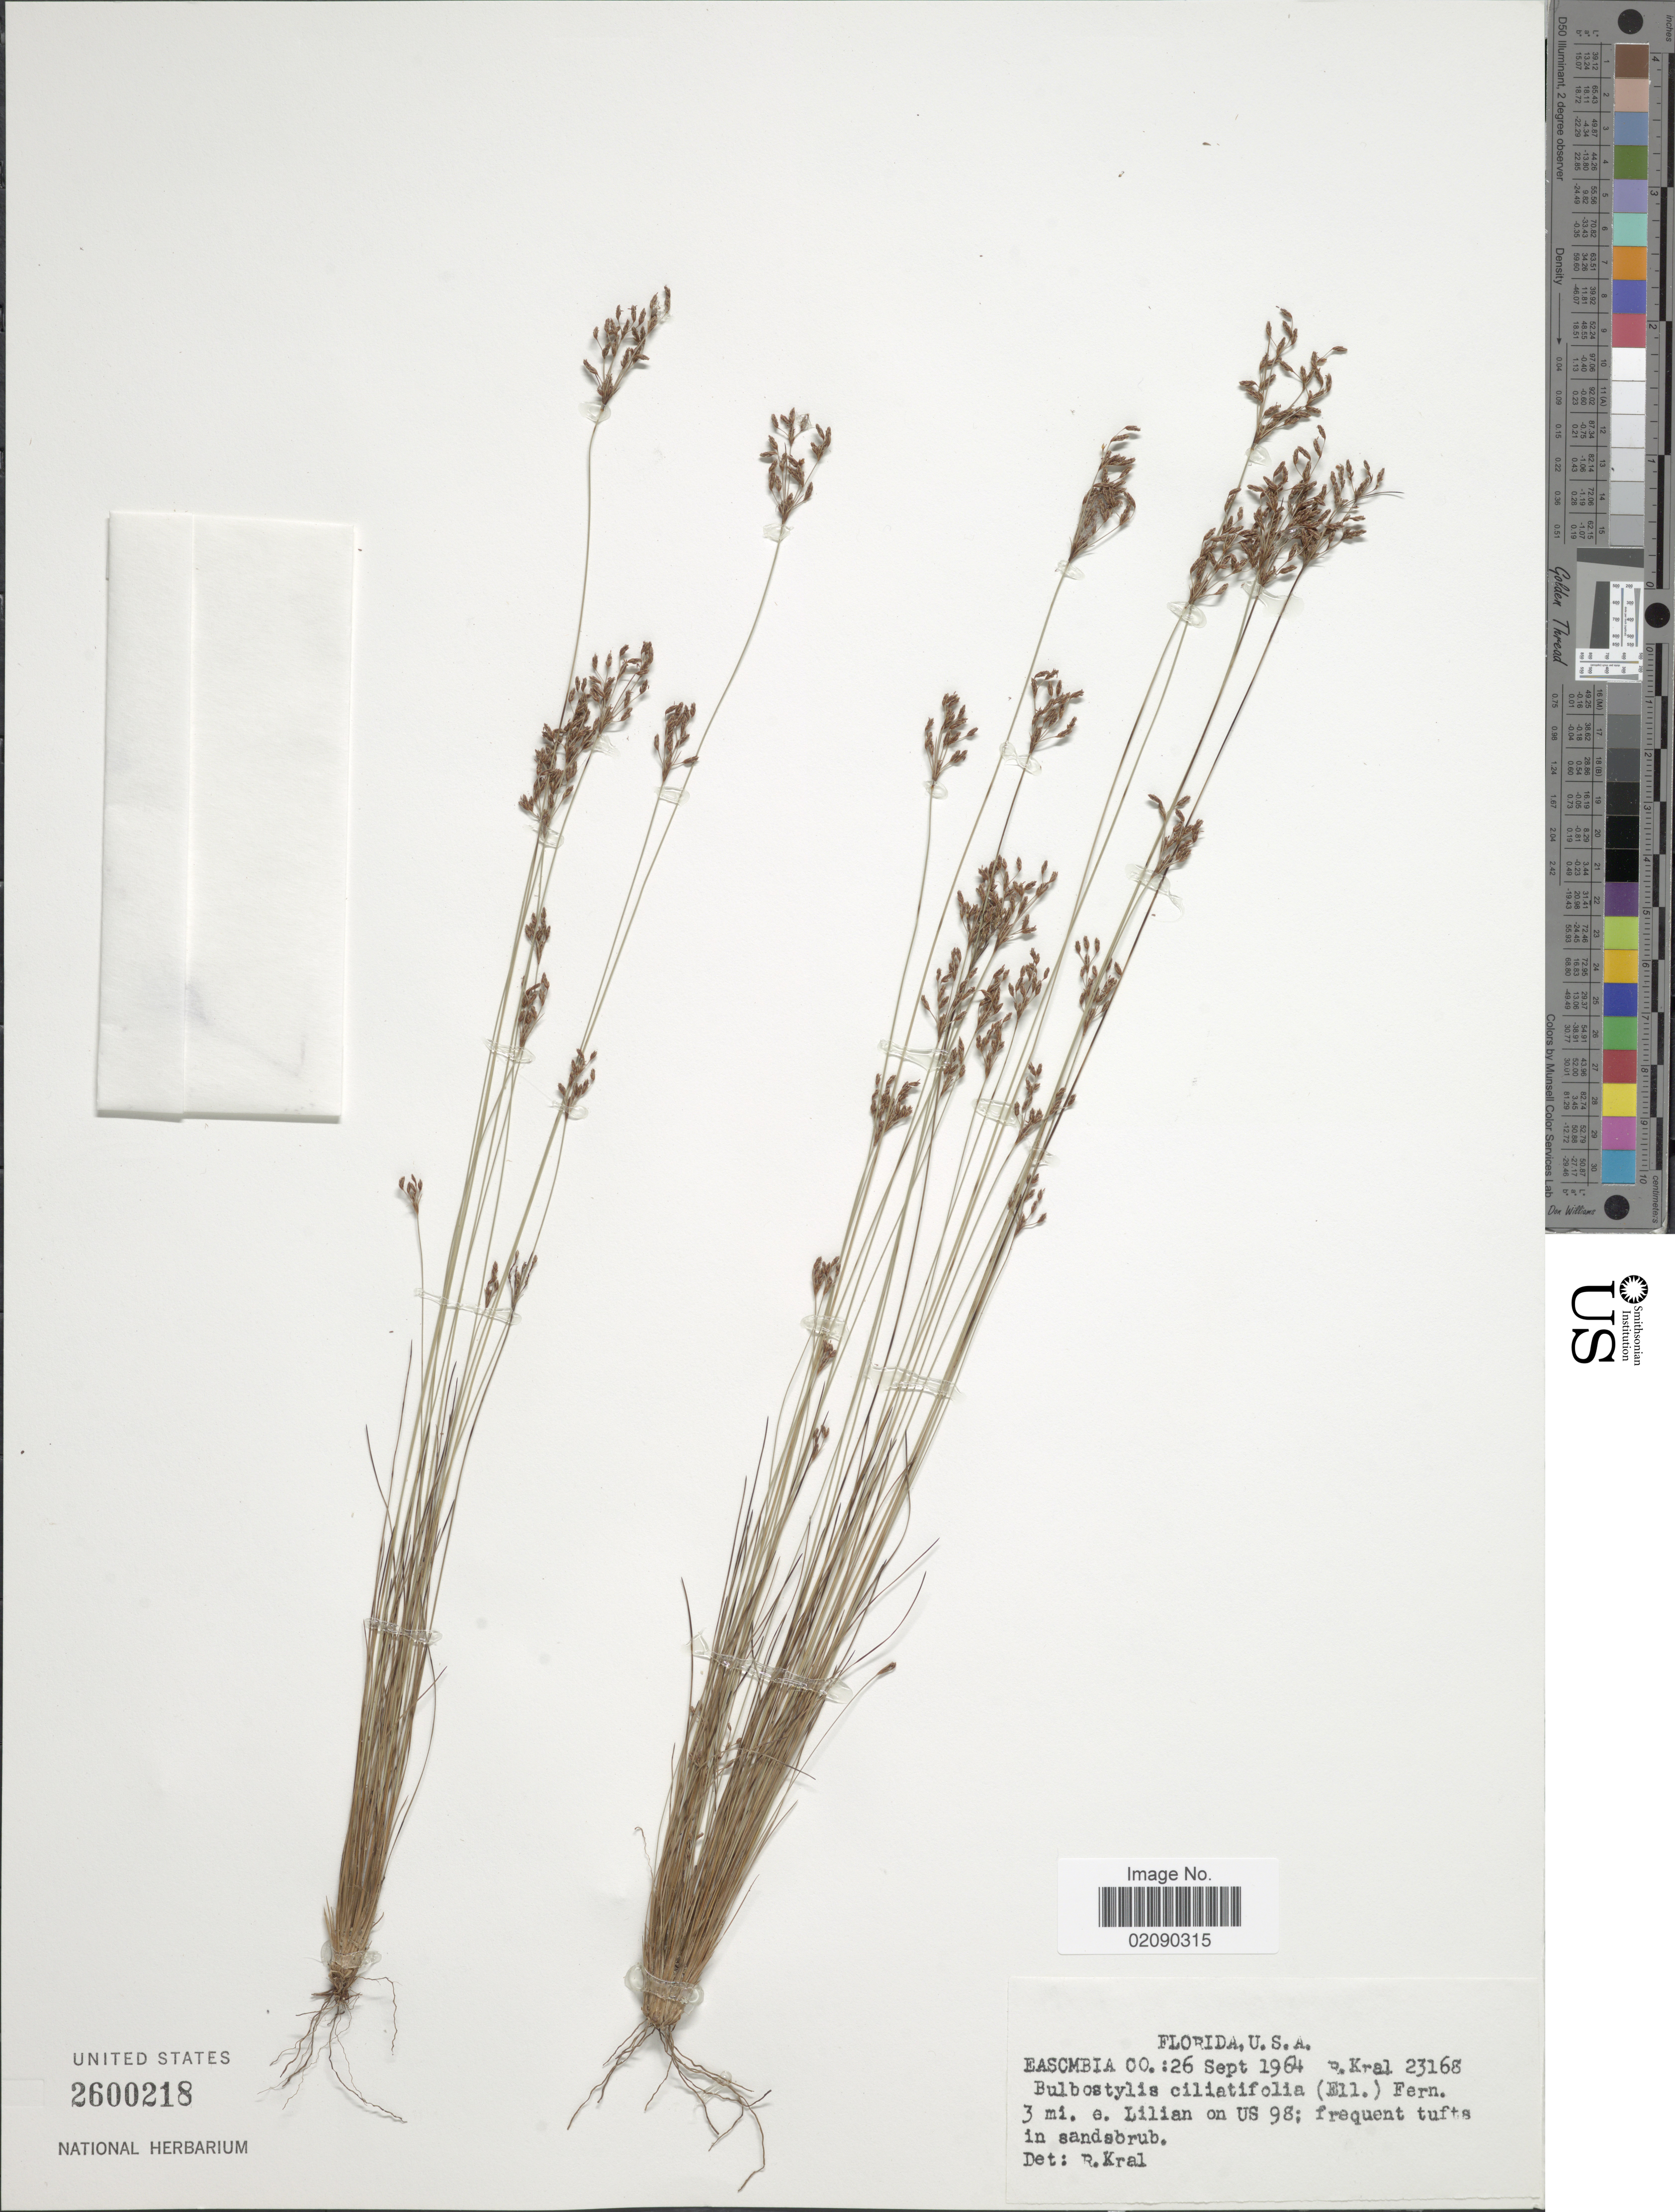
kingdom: Plantae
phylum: Tracheophyta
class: Liliopsida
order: Poales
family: Cyperaceae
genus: Bulbostylis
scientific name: Bulbostylis ciliatifolia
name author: (Elliott) Fernald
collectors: R. Kral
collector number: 23168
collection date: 1964-09-26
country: United States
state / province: Florida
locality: Eascmbia Co.: 3 mi. e. Lilian on US 98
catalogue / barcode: US 2600218